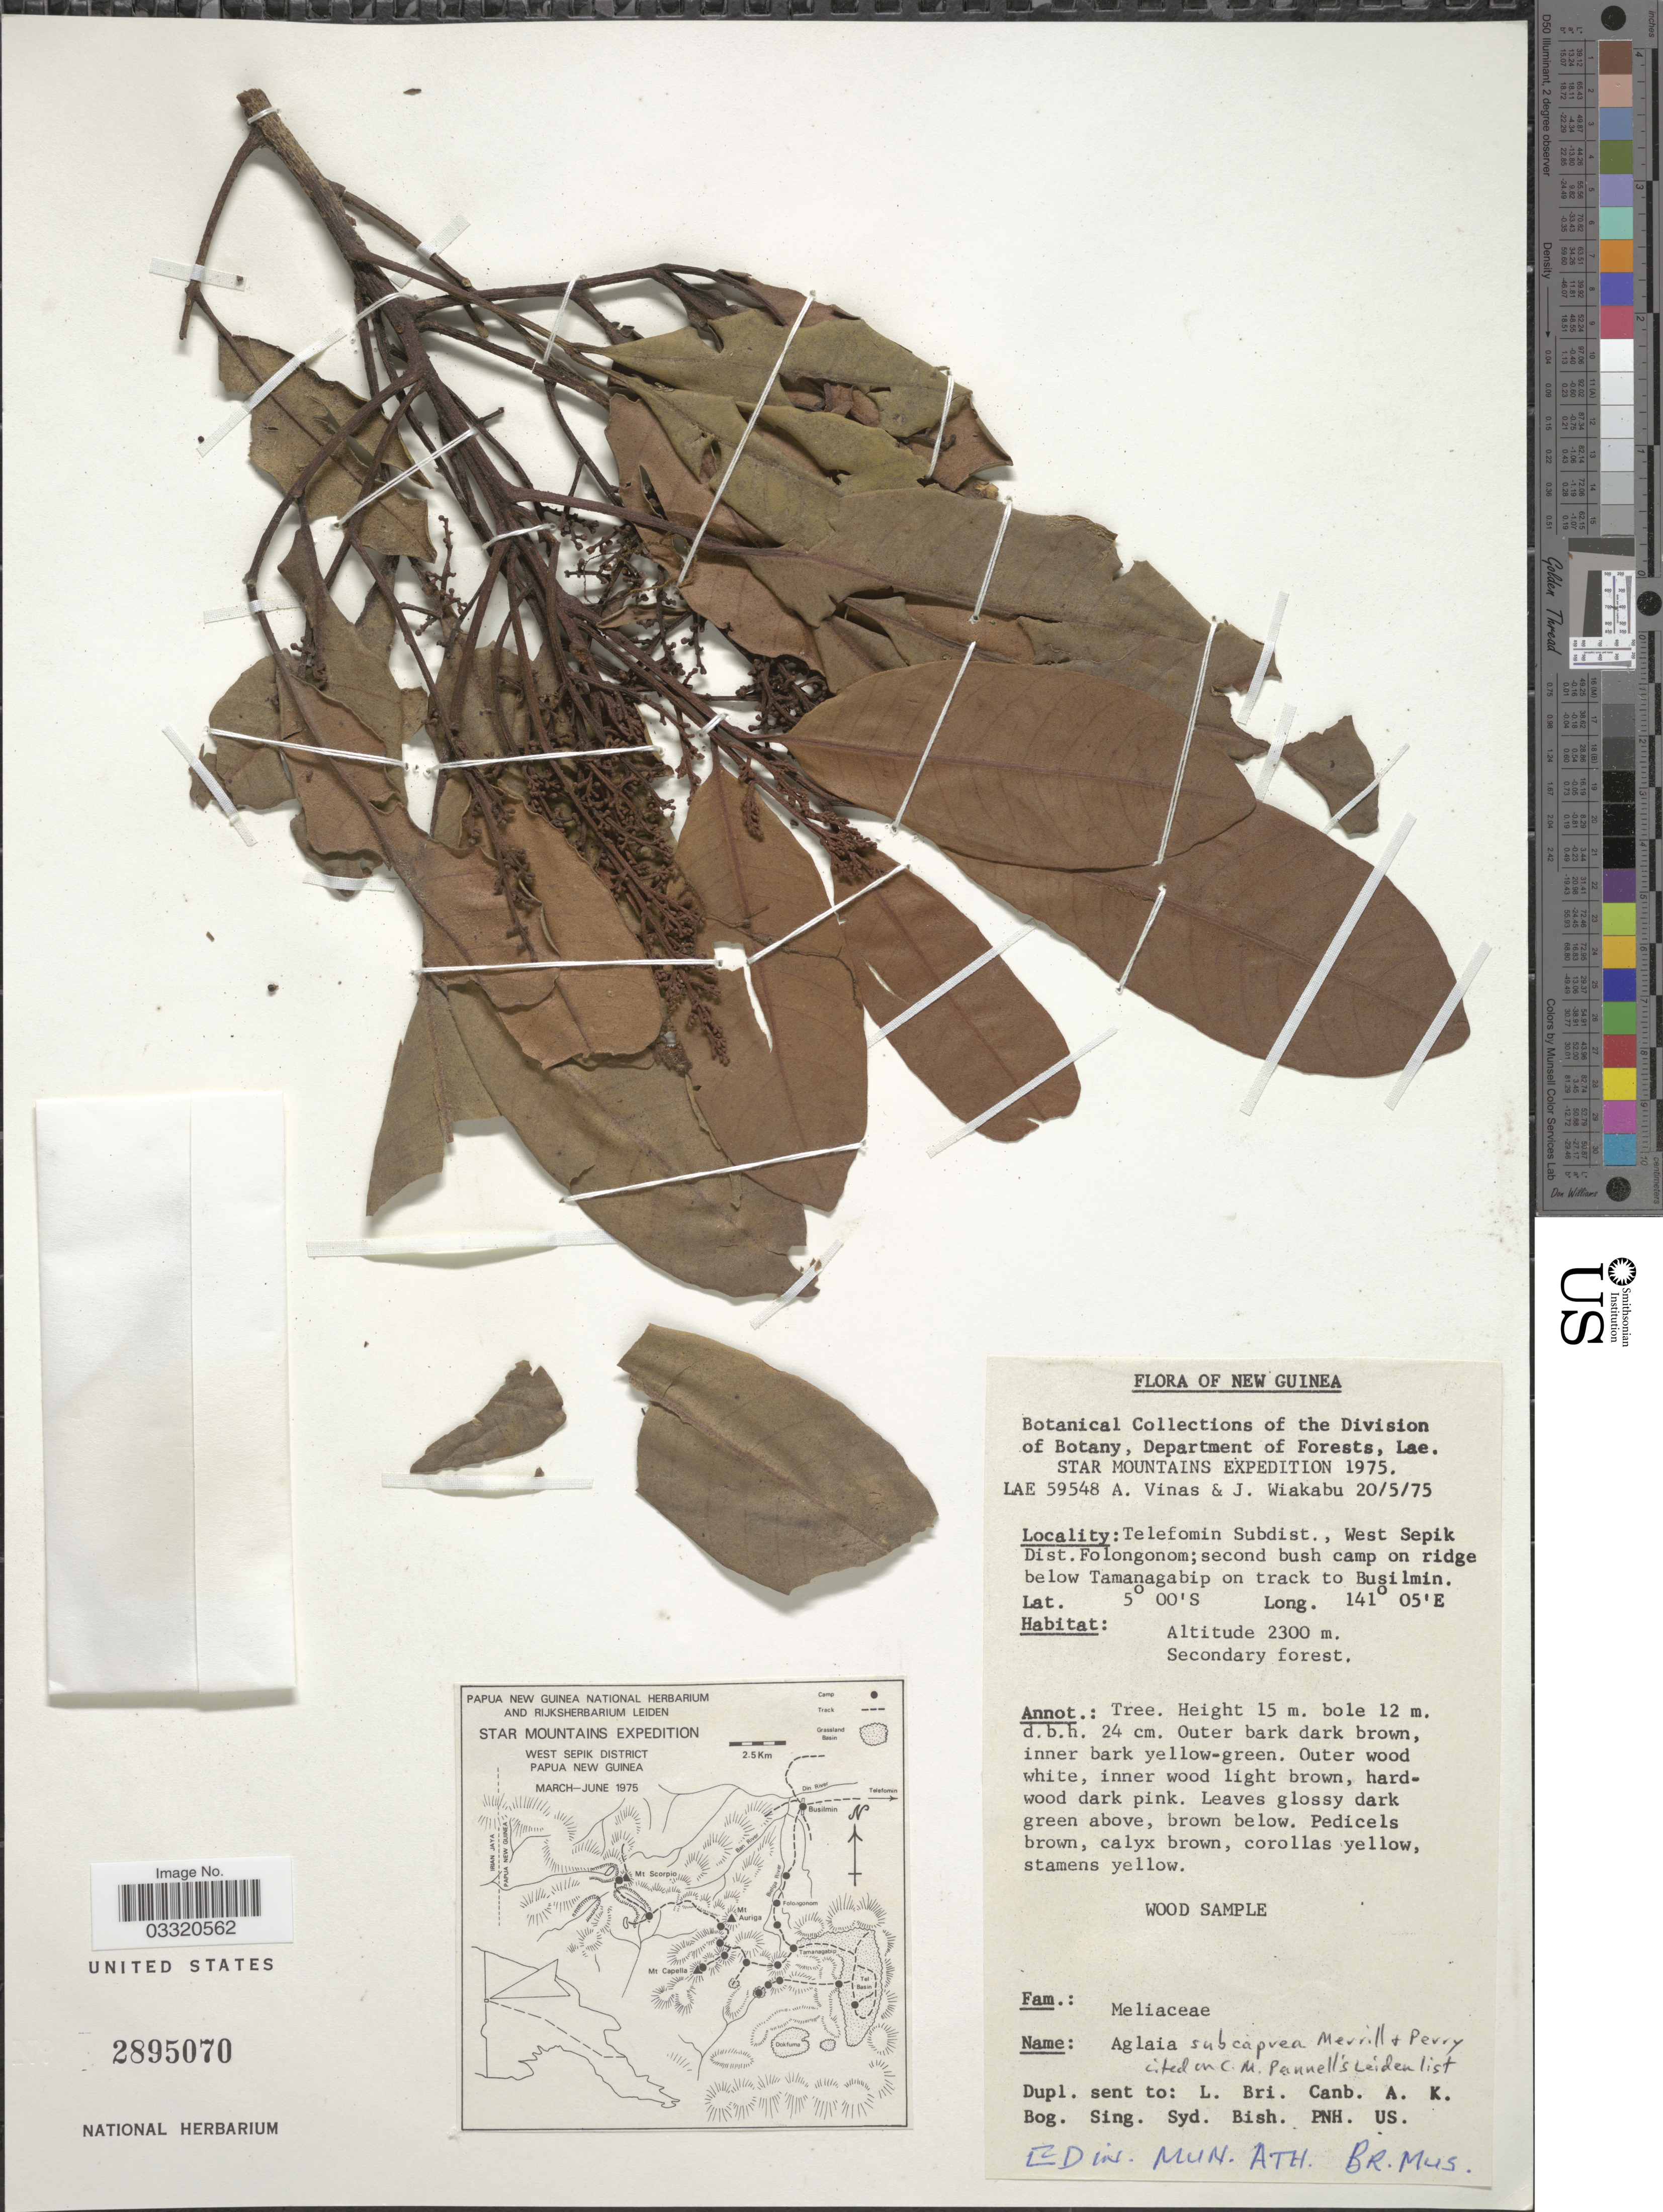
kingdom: Plantae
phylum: Tracheophyta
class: Magnoliopsida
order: Sapindales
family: Meliaceae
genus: Aglaia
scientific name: Aglaia subcuprea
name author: Merr. & L.M. Perry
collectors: A. Vinas & J. Wiakabu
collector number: LAE 59548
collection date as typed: Transcribed d/m/y: 20/5/75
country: Papua New Guinea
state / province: Sandaun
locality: New Guinea. Telefomin Subdist., West Sepik Dist. Folongonom; second bush camp on ridge below Tamanagabip on track to Busilmin.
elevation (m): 2300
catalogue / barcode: US 2895070